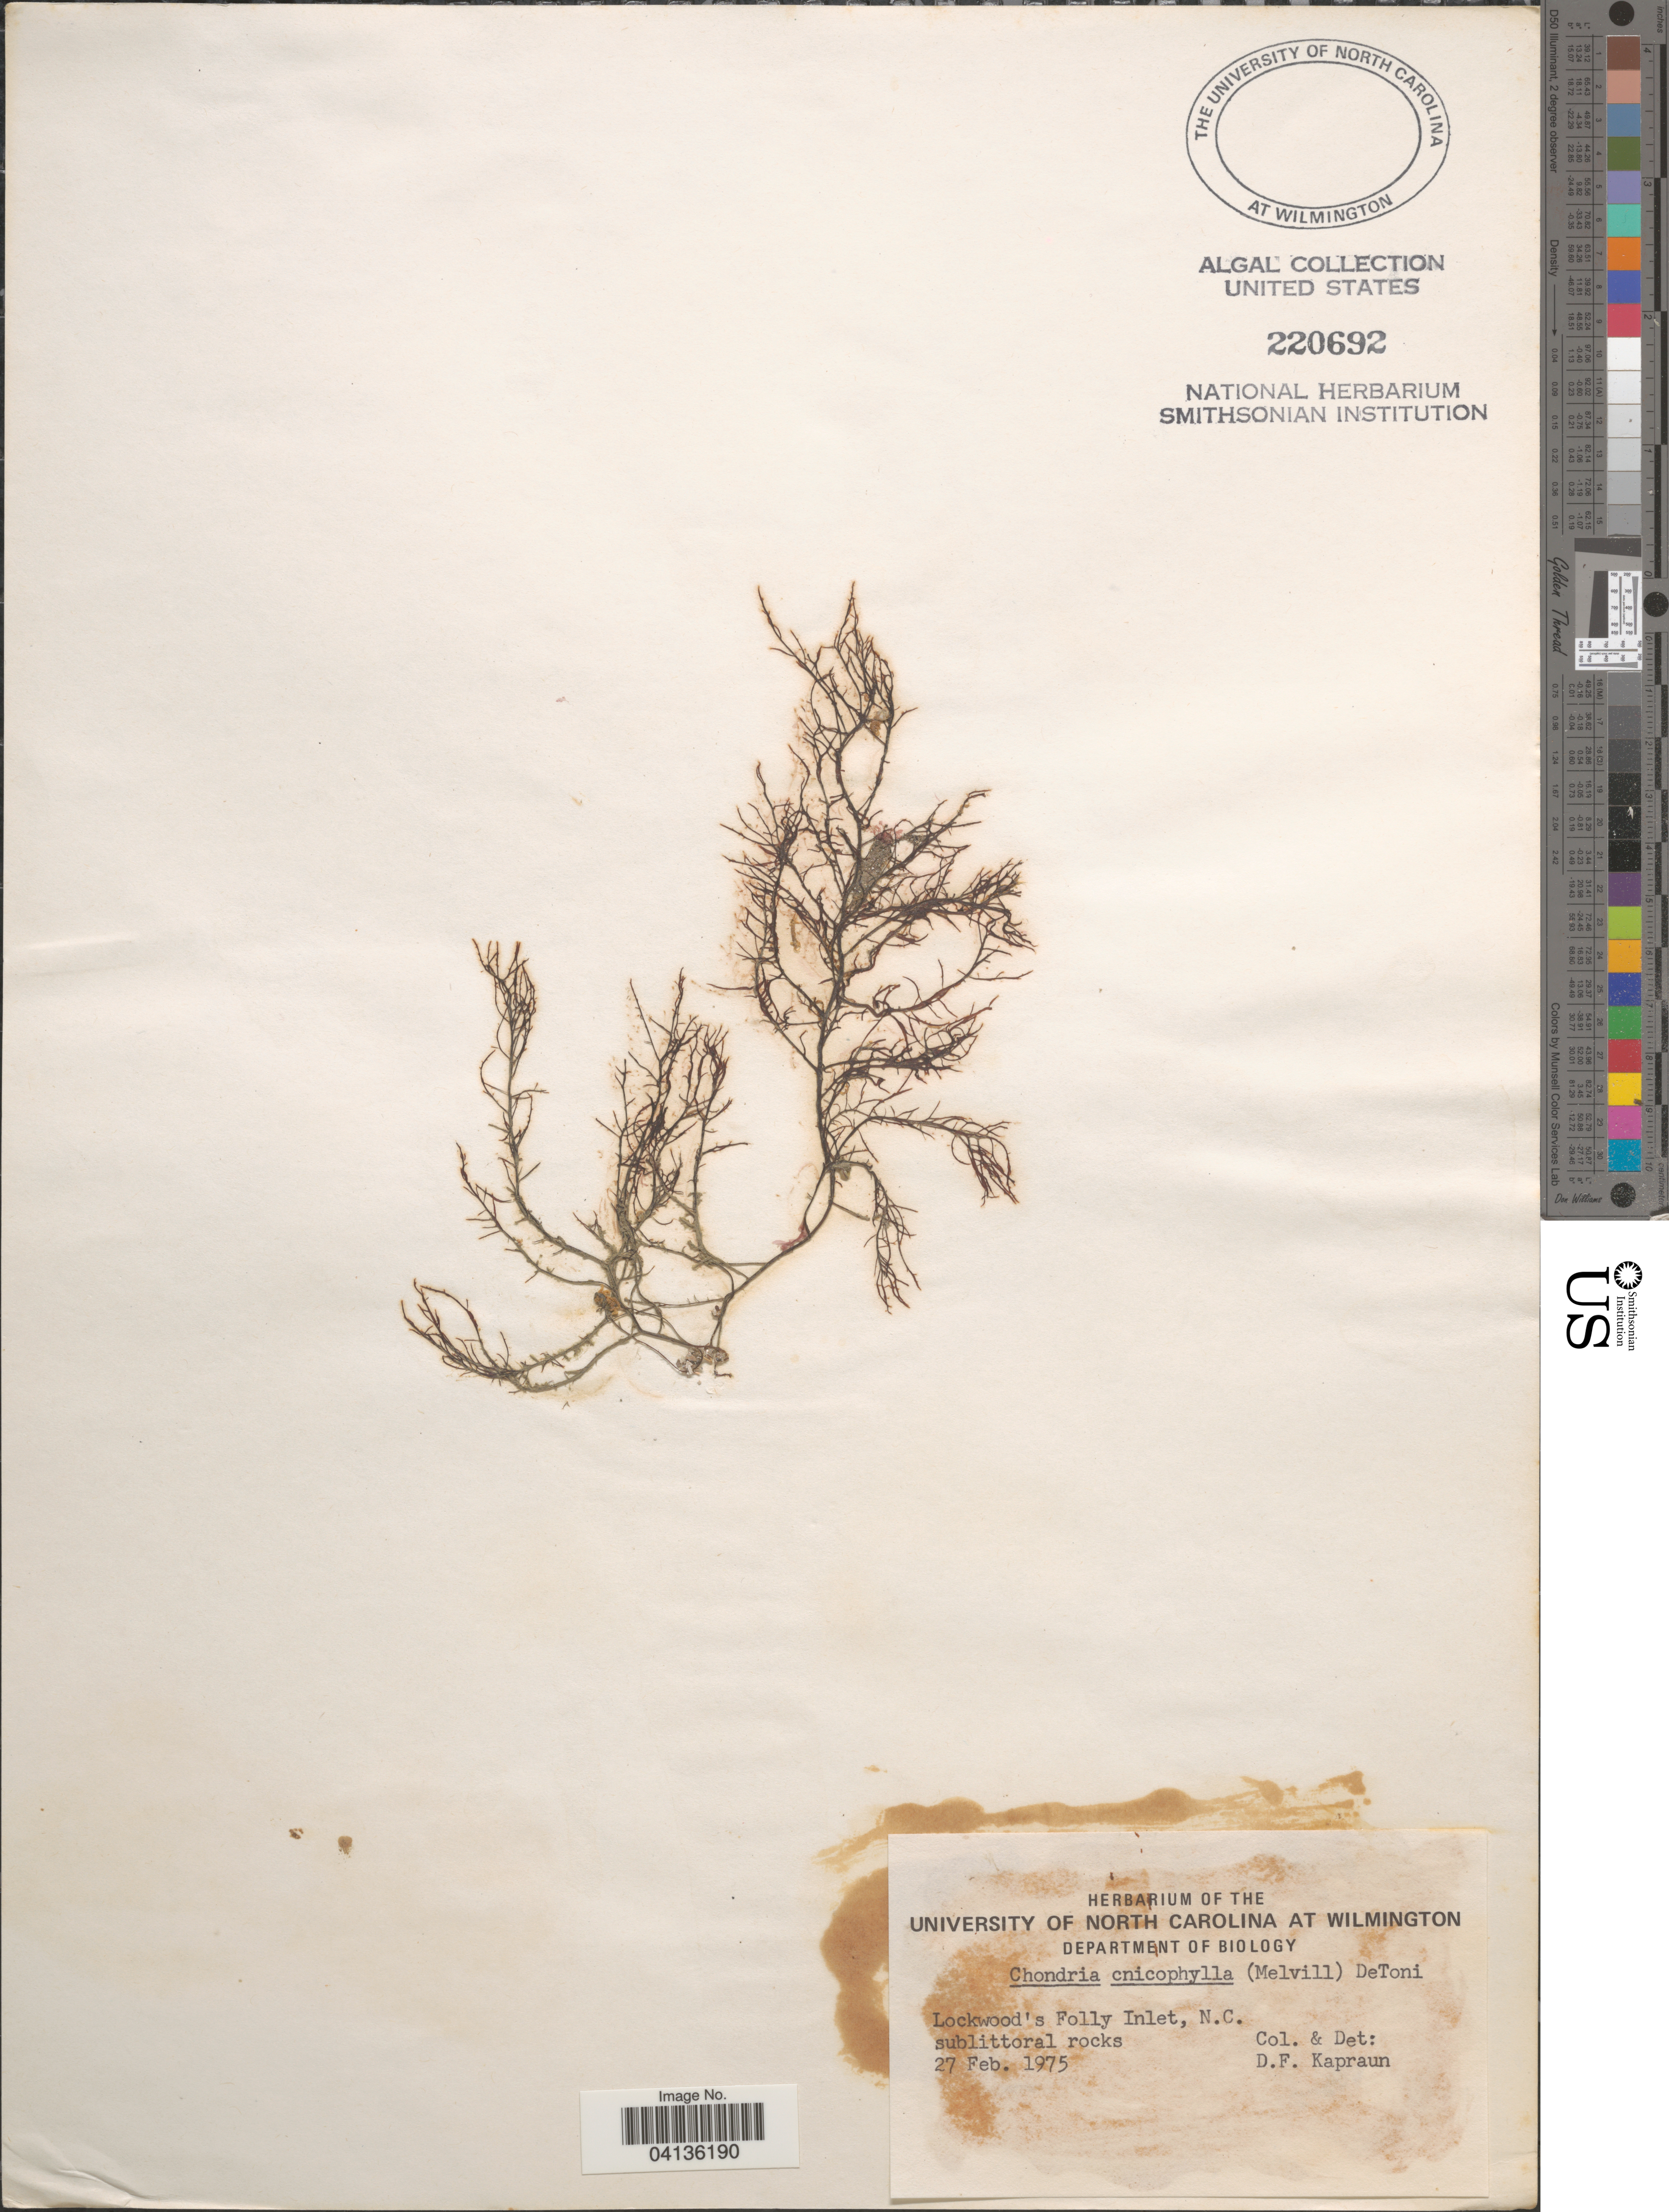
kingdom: Plantae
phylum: Rhodophyta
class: Florideophyceae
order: Ceramiales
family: Rhodomelaceae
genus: Chondria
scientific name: Chondria cnicophylla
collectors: D. F. Kapraun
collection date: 1975-02-27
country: United States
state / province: North Carolina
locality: Lockwood's Folly Inlet.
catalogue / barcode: US 220692